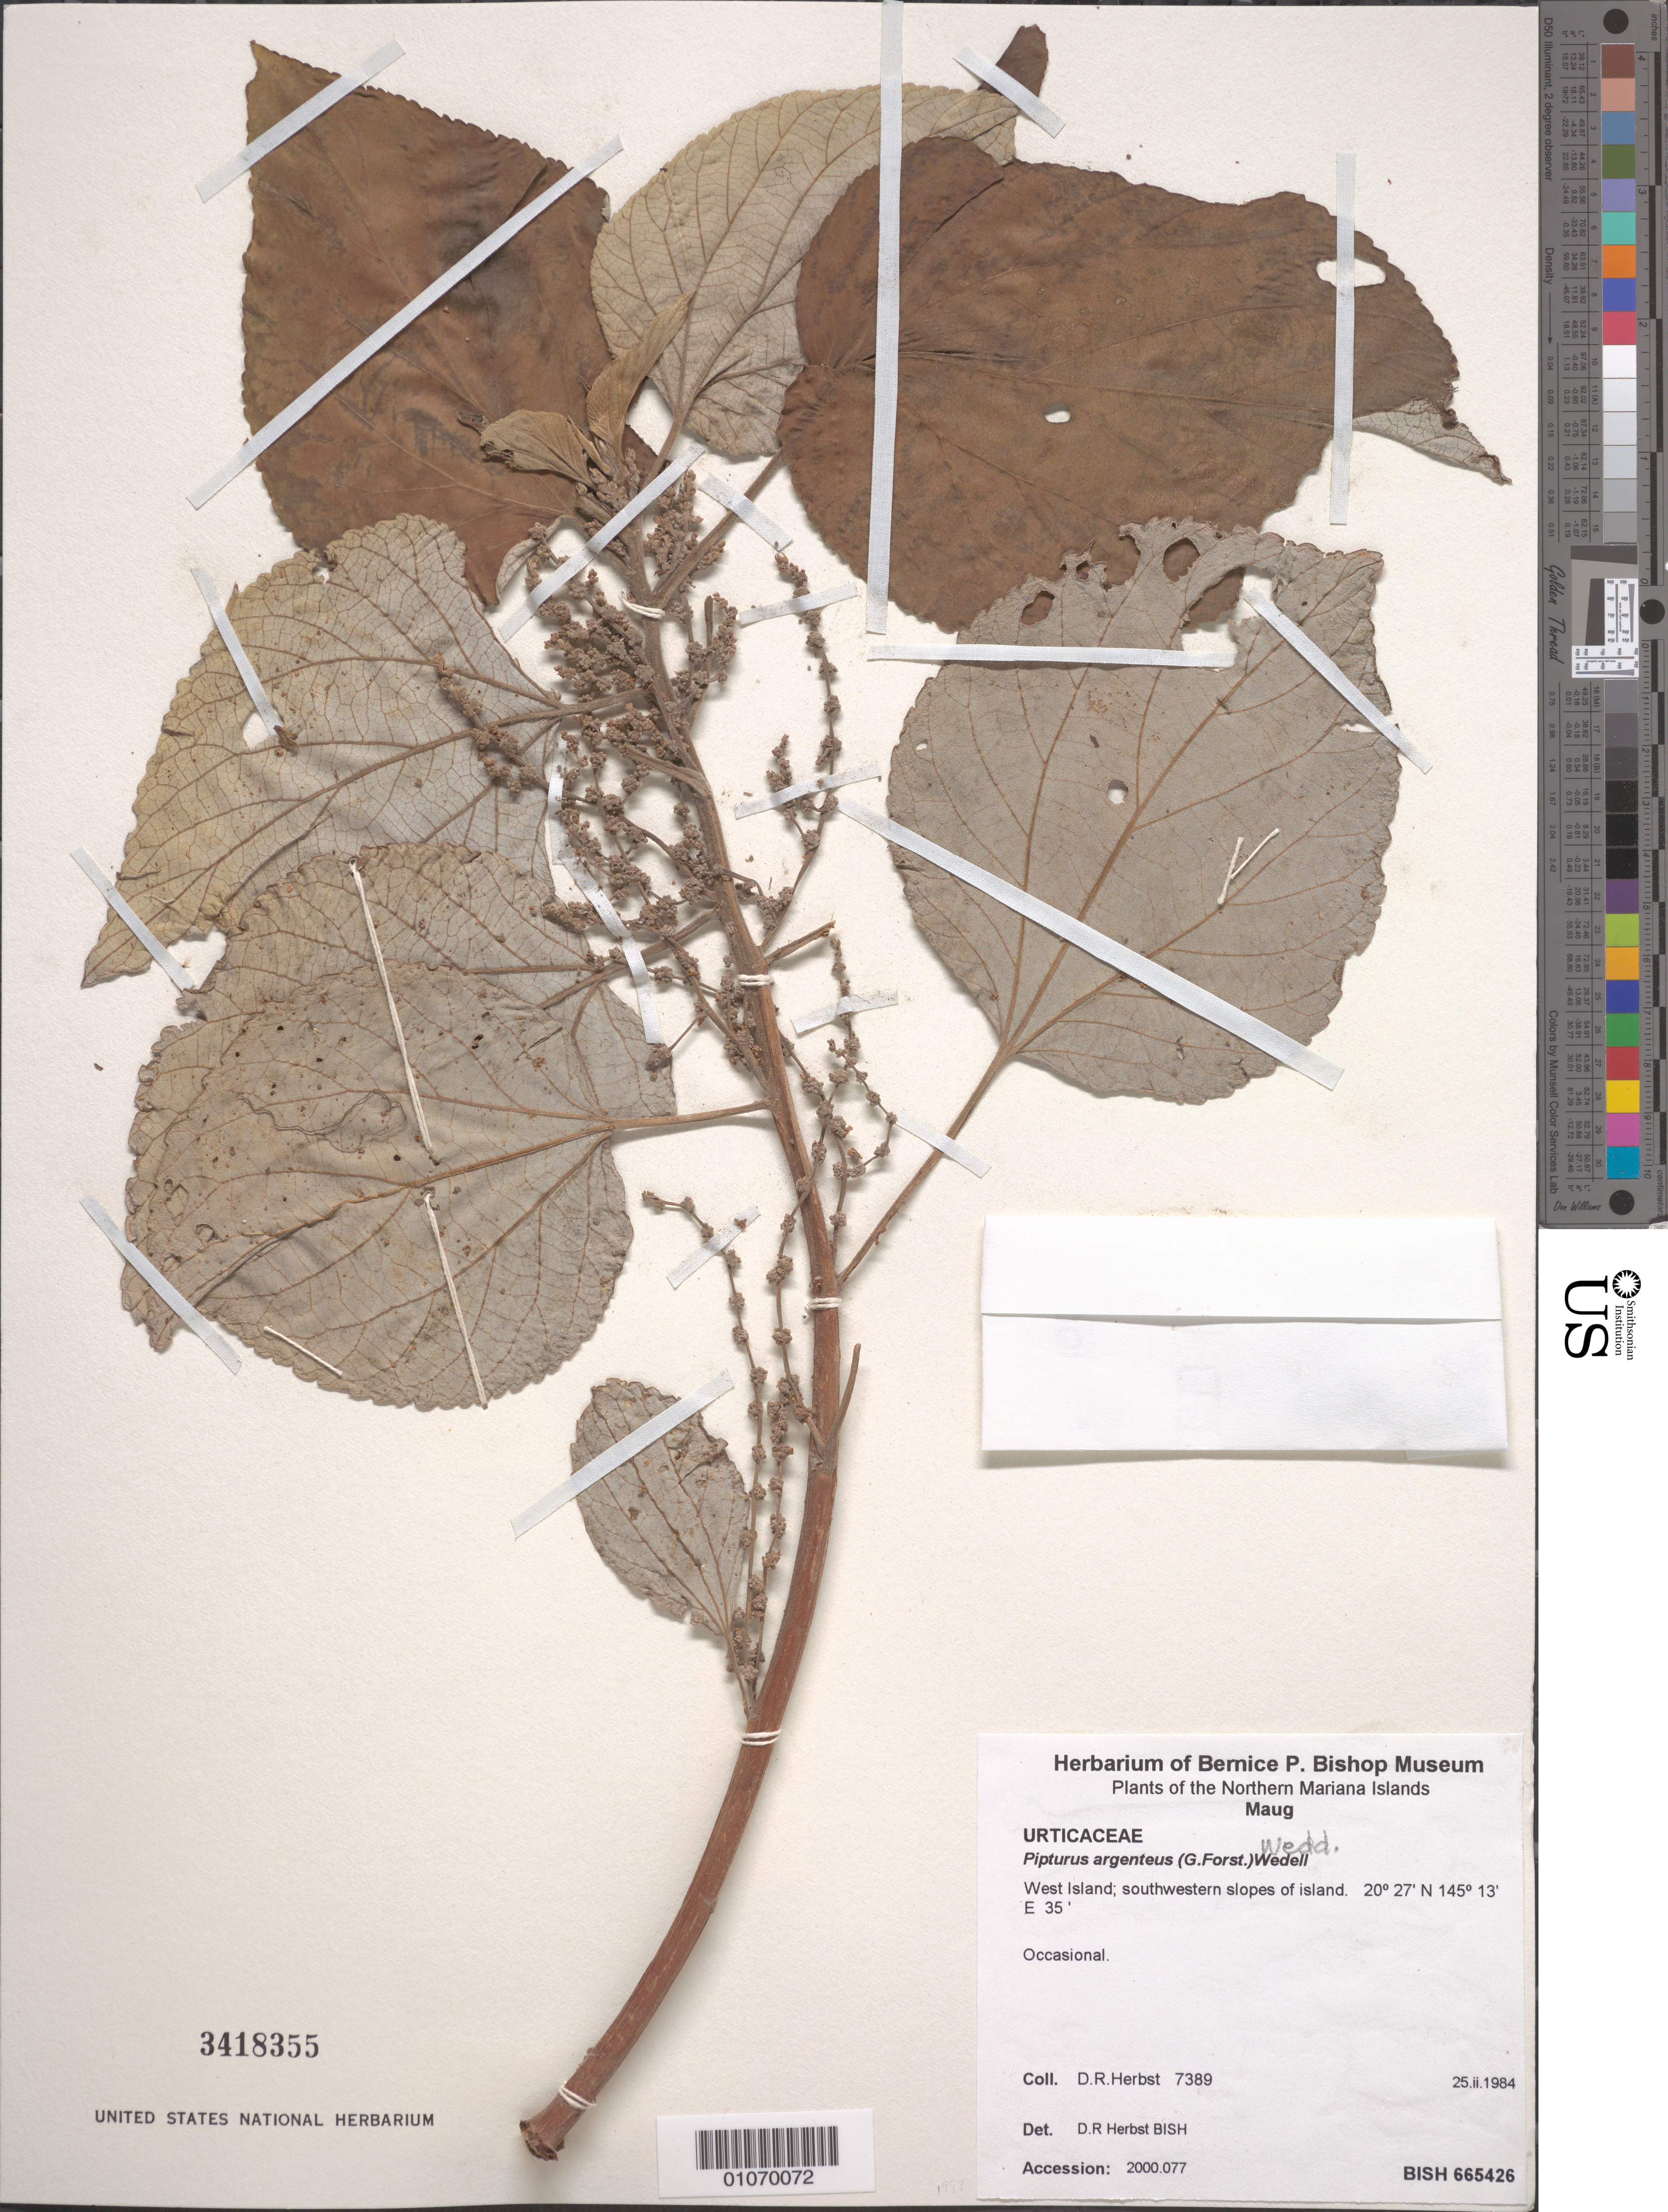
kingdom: Plantae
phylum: Tracheophyta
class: Magnoliopsida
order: Rosales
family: Urticaceae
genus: Pipturus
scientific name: Pipturus argenteus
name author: (G. Forst.) Wedd.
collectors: D. R. Herbst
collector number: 7389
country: Northern Mariana Islands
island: Maug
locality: West Island, SW slopes of island. Maug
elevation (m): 11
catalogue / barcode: US 3418355